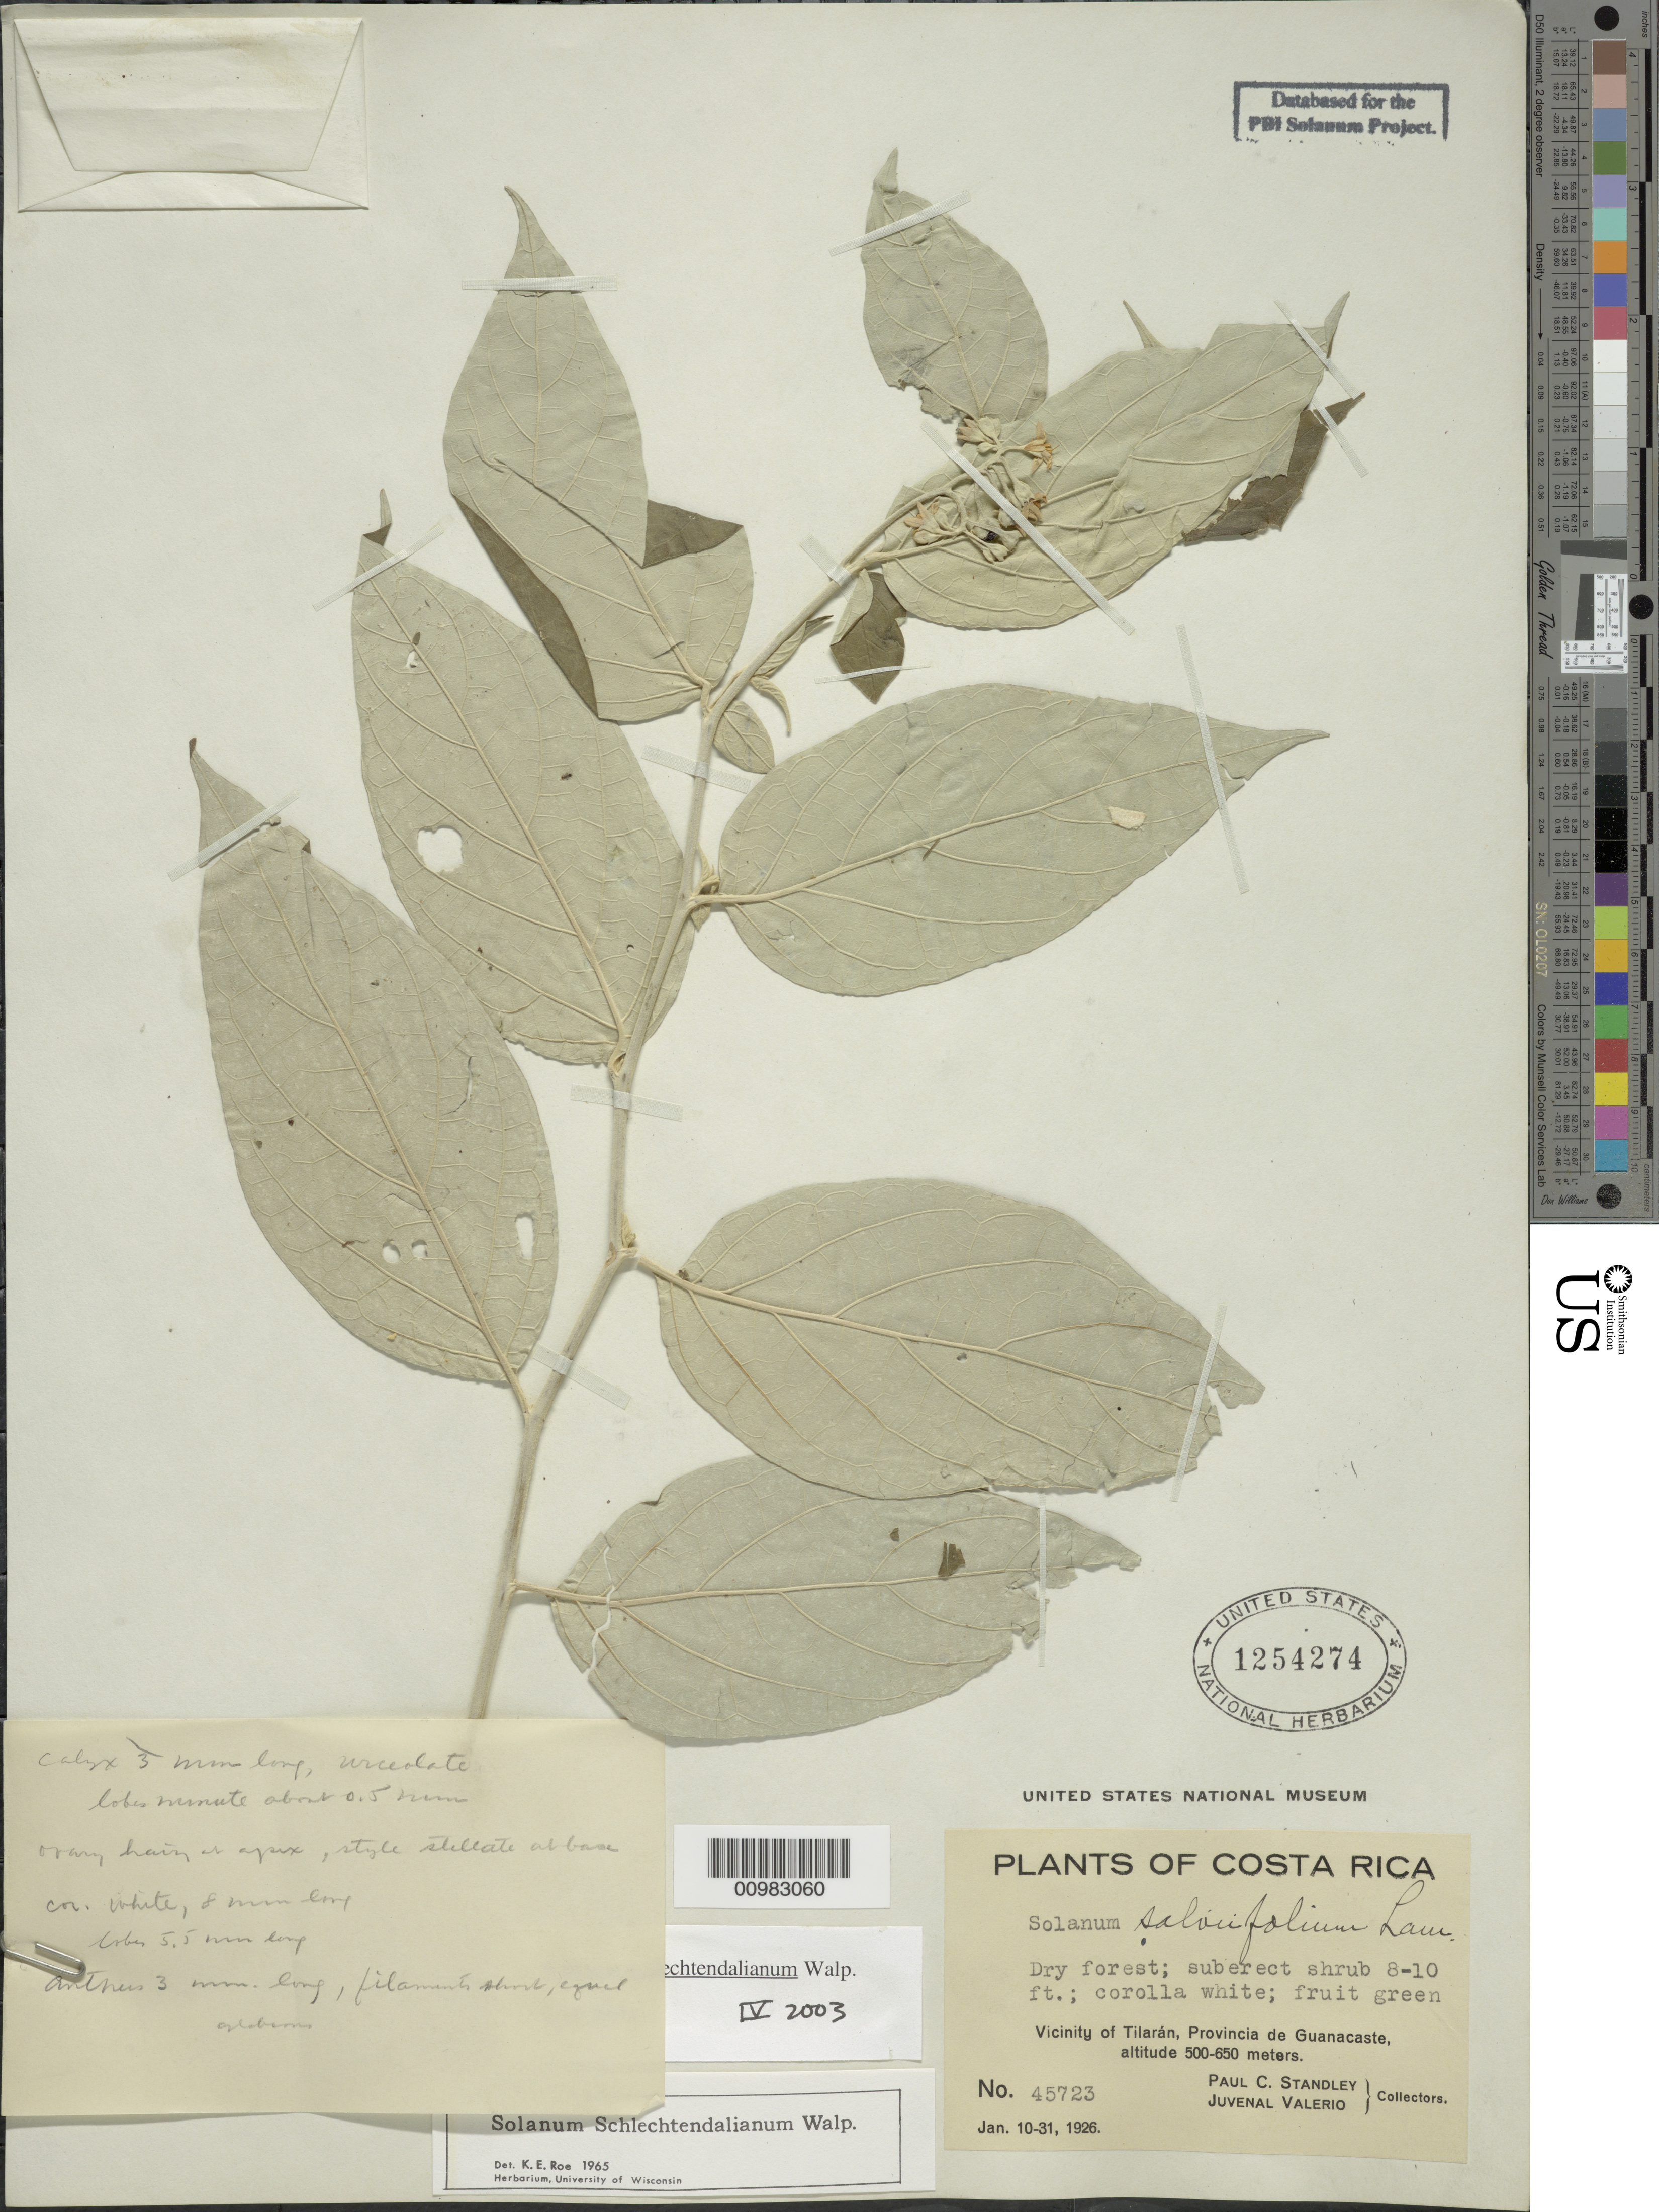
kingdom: Plantae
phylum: Tracheophyta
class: Magnoliopsida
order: Solanales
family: Solanaceae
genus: Solanum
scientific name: Solanum schlechtendalianum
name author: Walp.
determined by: Bohs, L. A.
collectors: P. C. Standley & J. Valerio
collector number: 45723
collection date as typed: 10 Jan 1926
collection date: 1926-01-10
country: Costa Rica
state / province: Guanacaste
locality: Vicinity of Tilarán.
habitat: Dry forest.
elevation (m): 500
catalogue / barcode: US 1254274